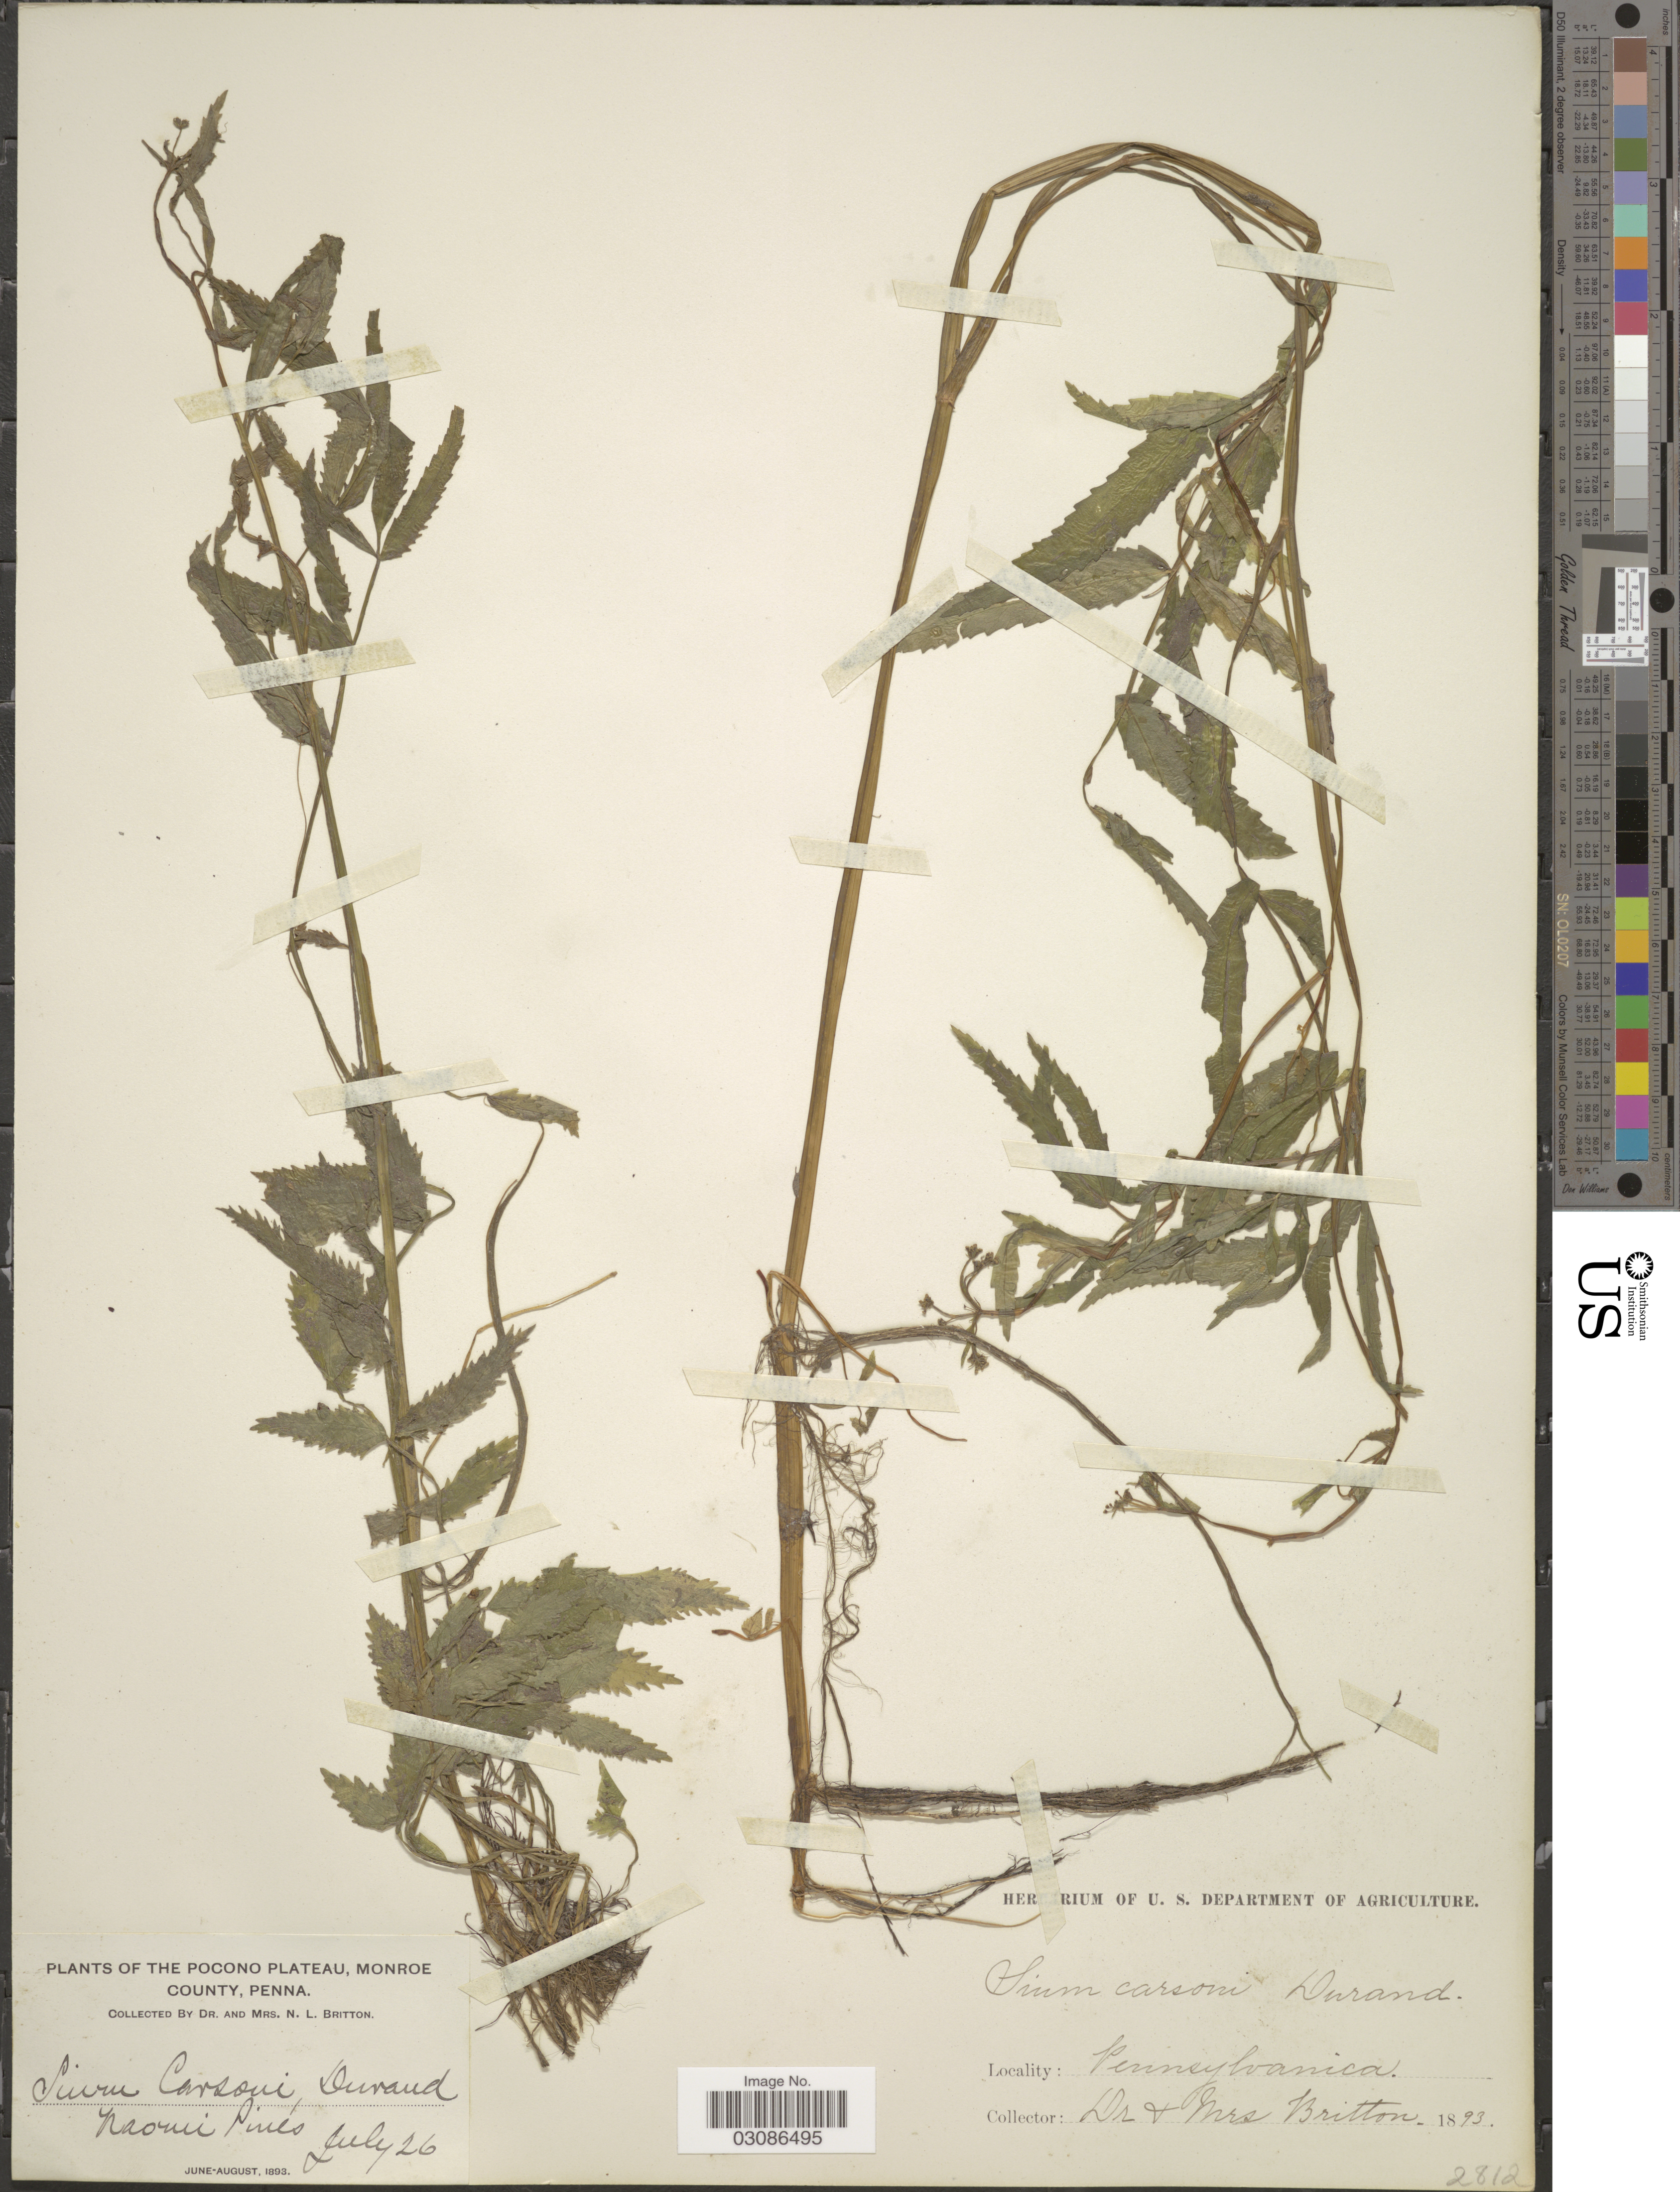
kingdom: Plantae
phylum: Tracheophyta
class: Magnoliopsida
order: Apiales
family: Apiaceae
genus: Sium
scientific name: Sium carsonii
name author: Durand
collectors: N. Britton & E. G. Britton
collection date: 1893-07-26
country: United States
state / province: Pennsylvania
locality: The Pocono Plateau, Monroe County, Penna., Naomi Pines.